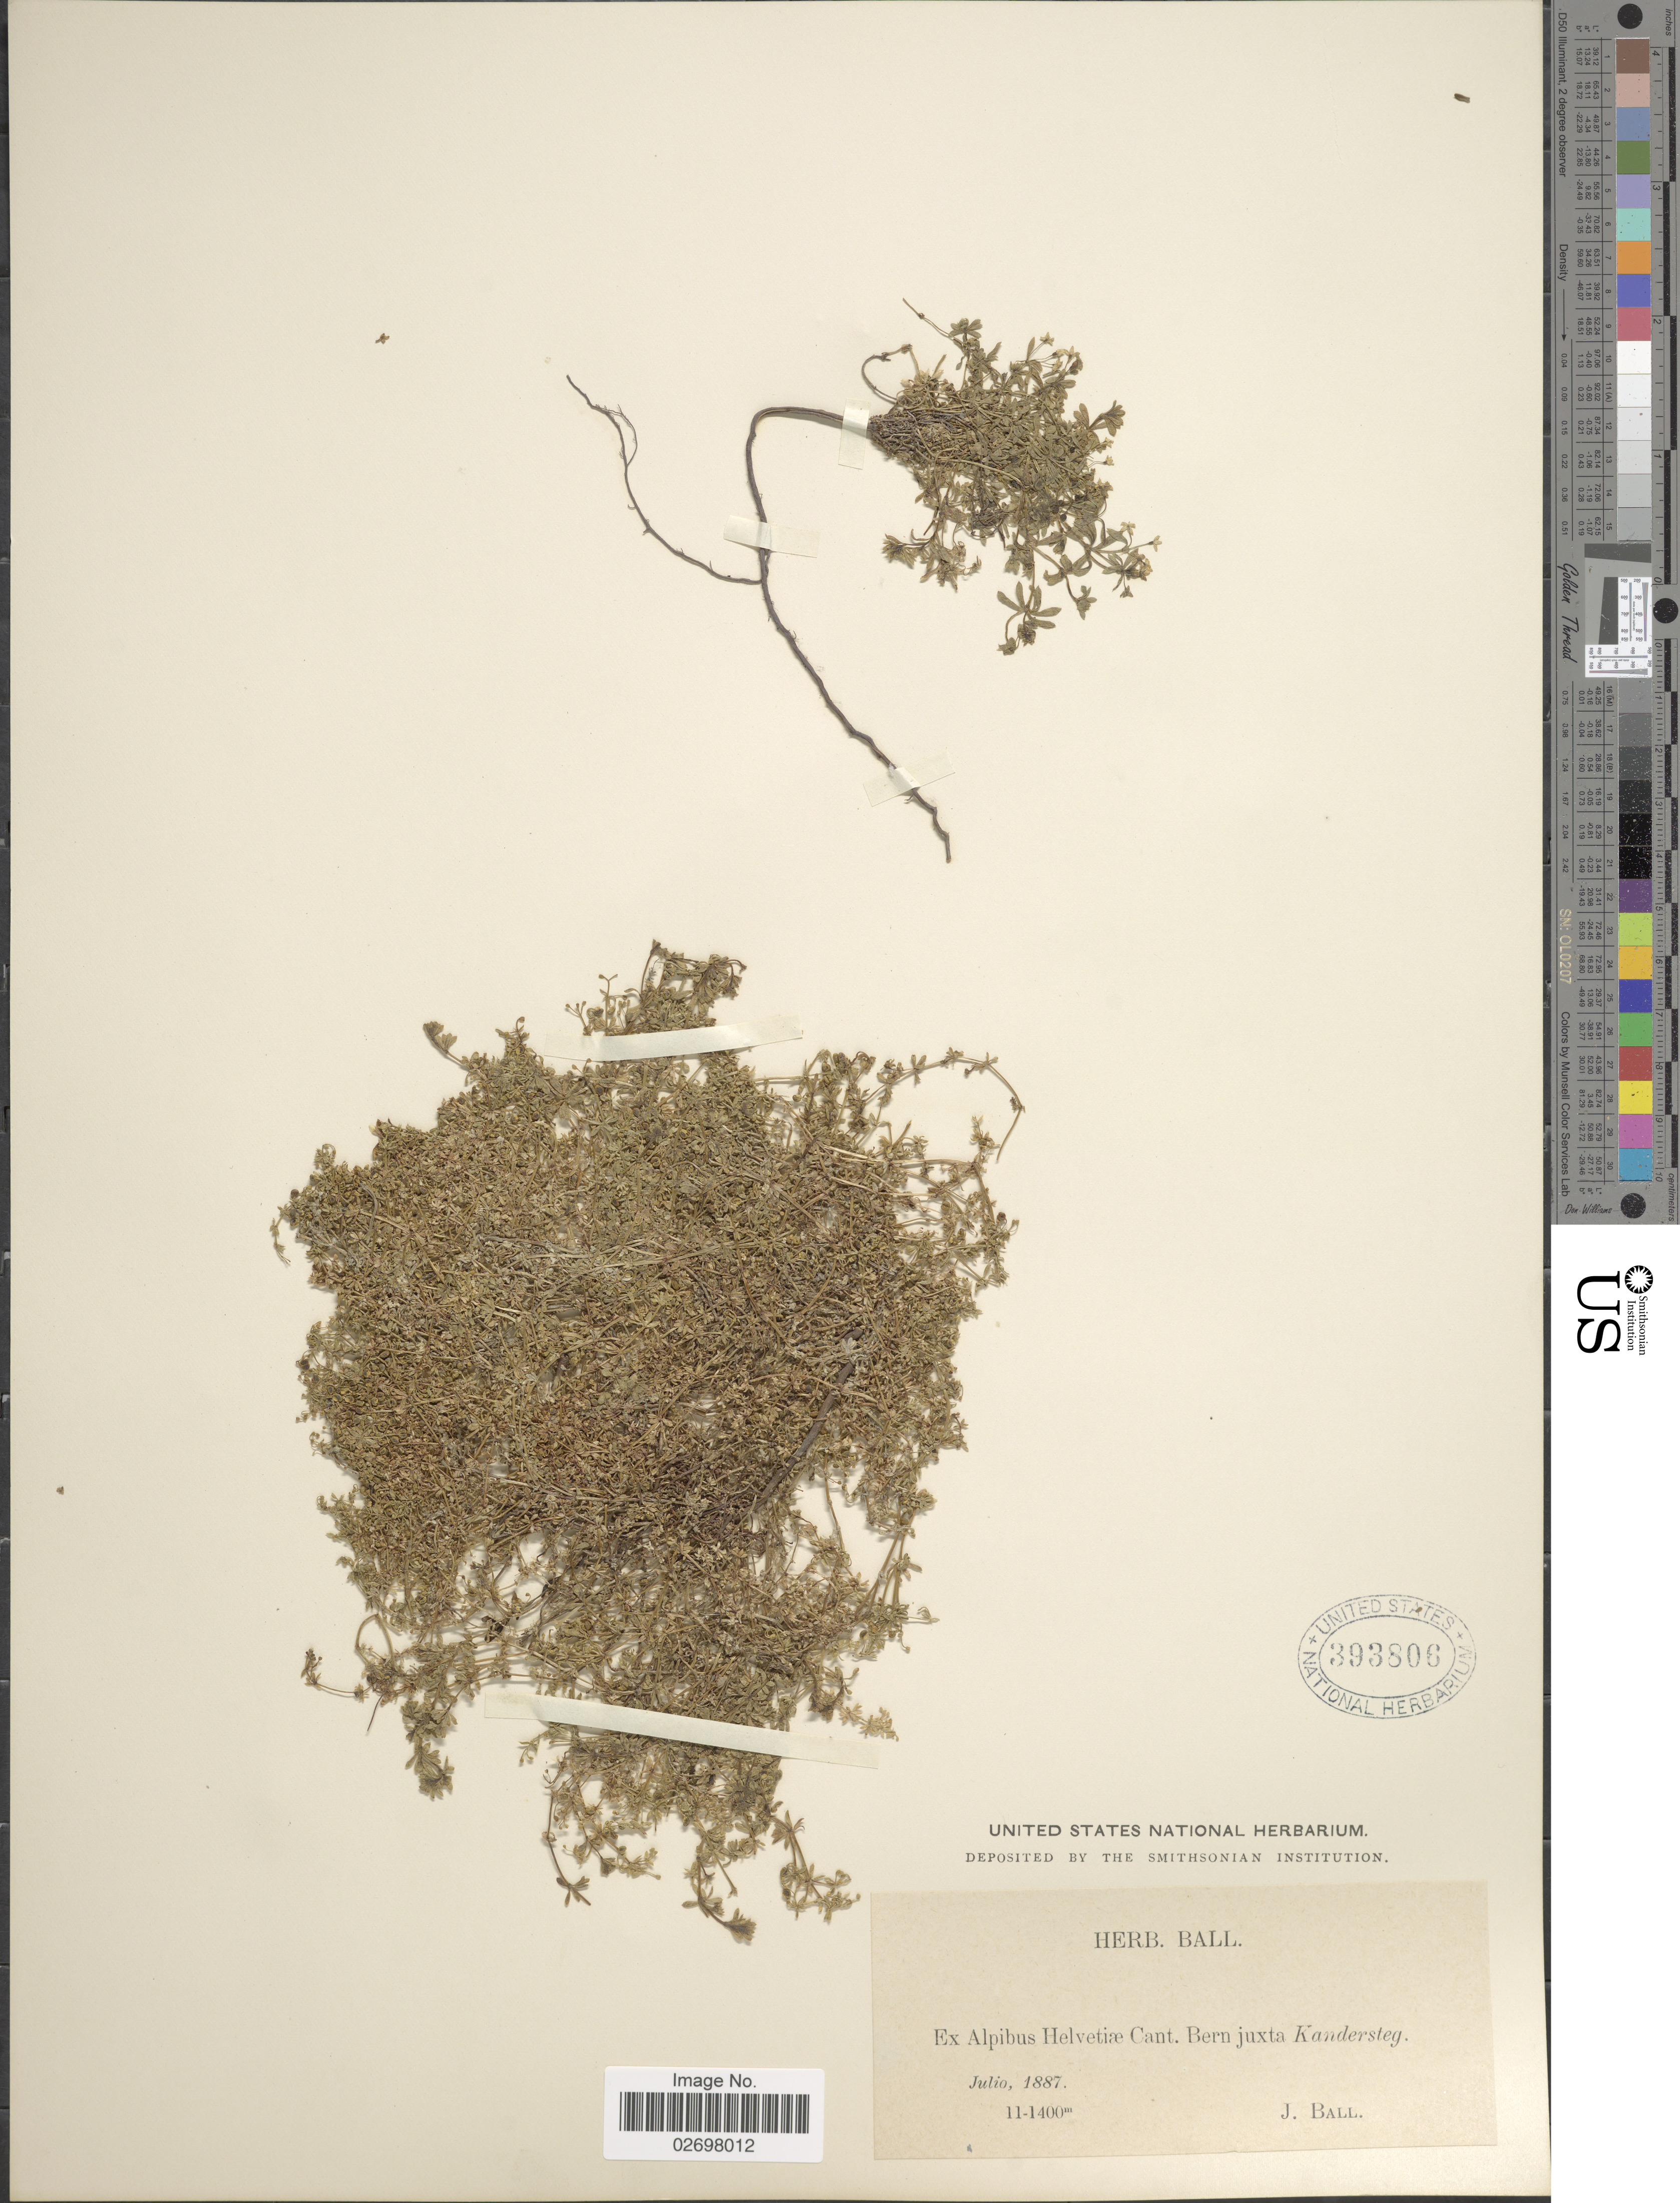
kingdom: Plantae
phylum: Tracheophyta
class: Magnoliopsida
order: Gentianales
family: Rubiaceae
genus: Galium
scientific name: Galium sp.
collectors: J. Ball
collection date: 1887-07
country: Switzerland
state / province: Bern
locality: Ex Alpibus Helvetiae Cant. Bern juxta Kandersteg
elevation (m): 1100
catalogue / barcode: US 393806